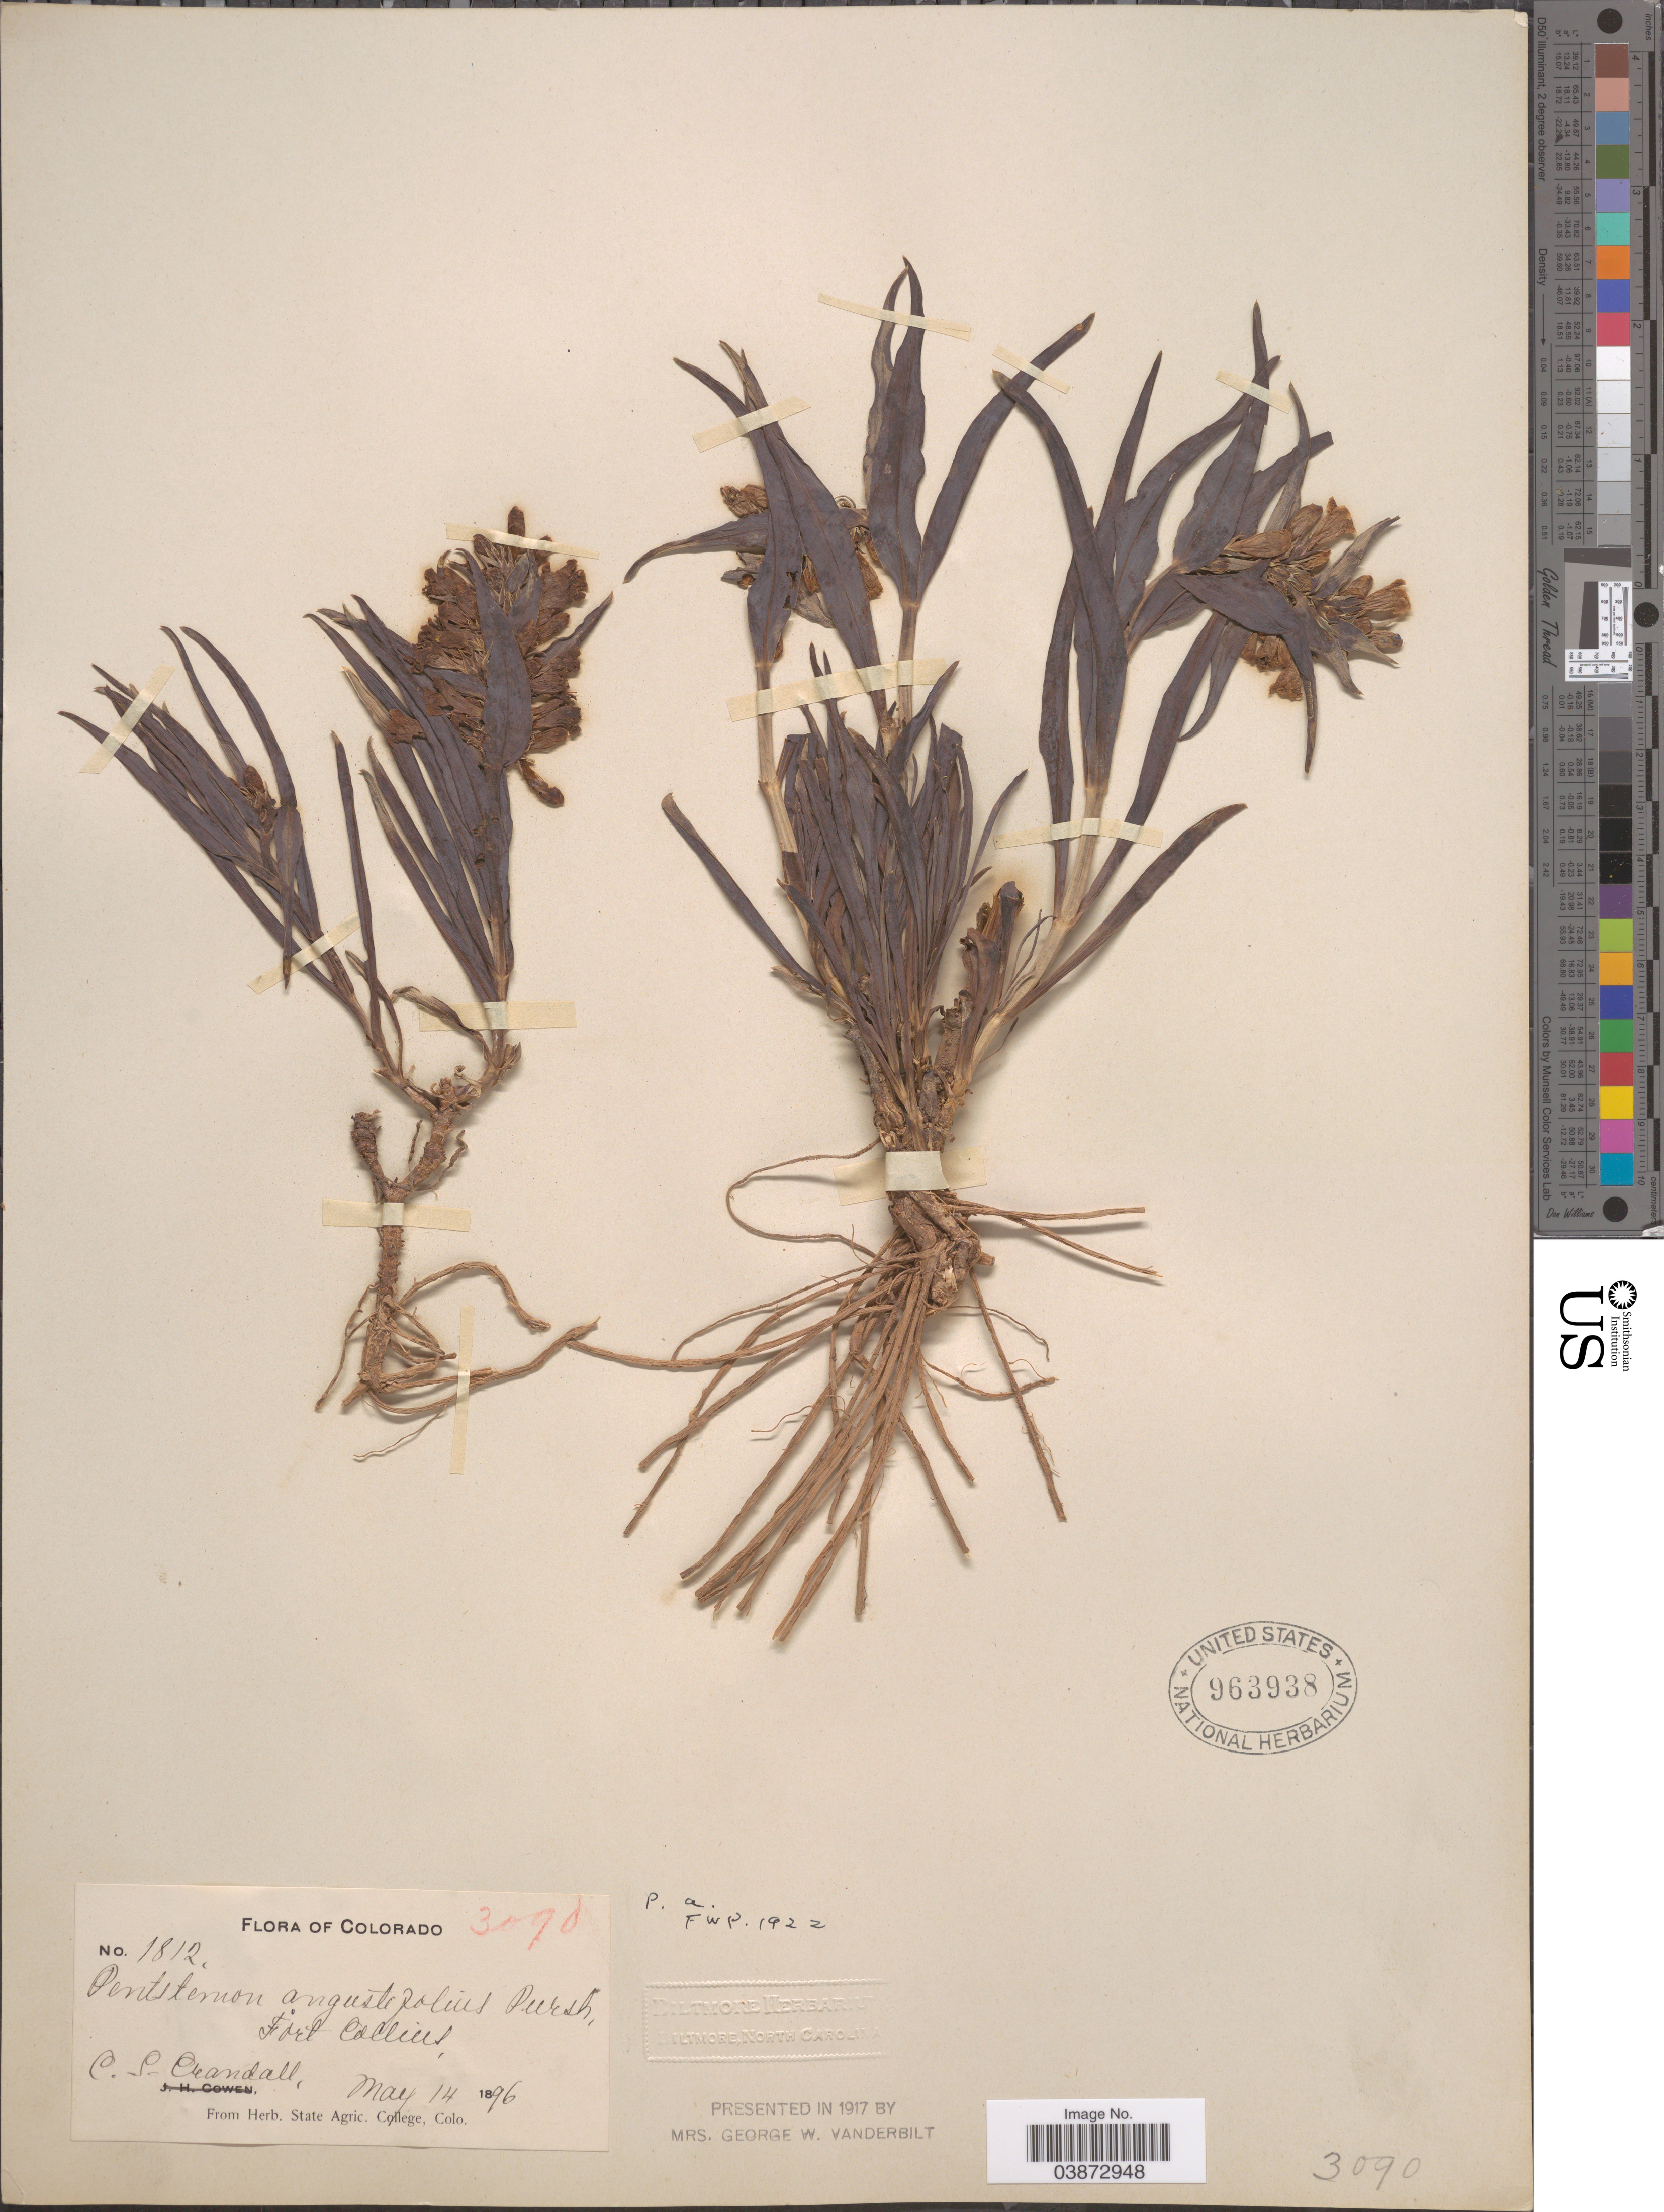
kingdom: Plantae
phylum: Tracheophyta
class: Magnoliopsida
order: Lamiales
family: Plantaginaceae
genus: Penstemon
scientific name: Penstemon angustifolius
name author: Nutt. ex Pursh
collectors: C. Crandall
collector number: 1812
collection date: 1896-05-14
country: United States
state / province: Colorado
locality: Fort Collins.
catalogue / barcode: US 963938